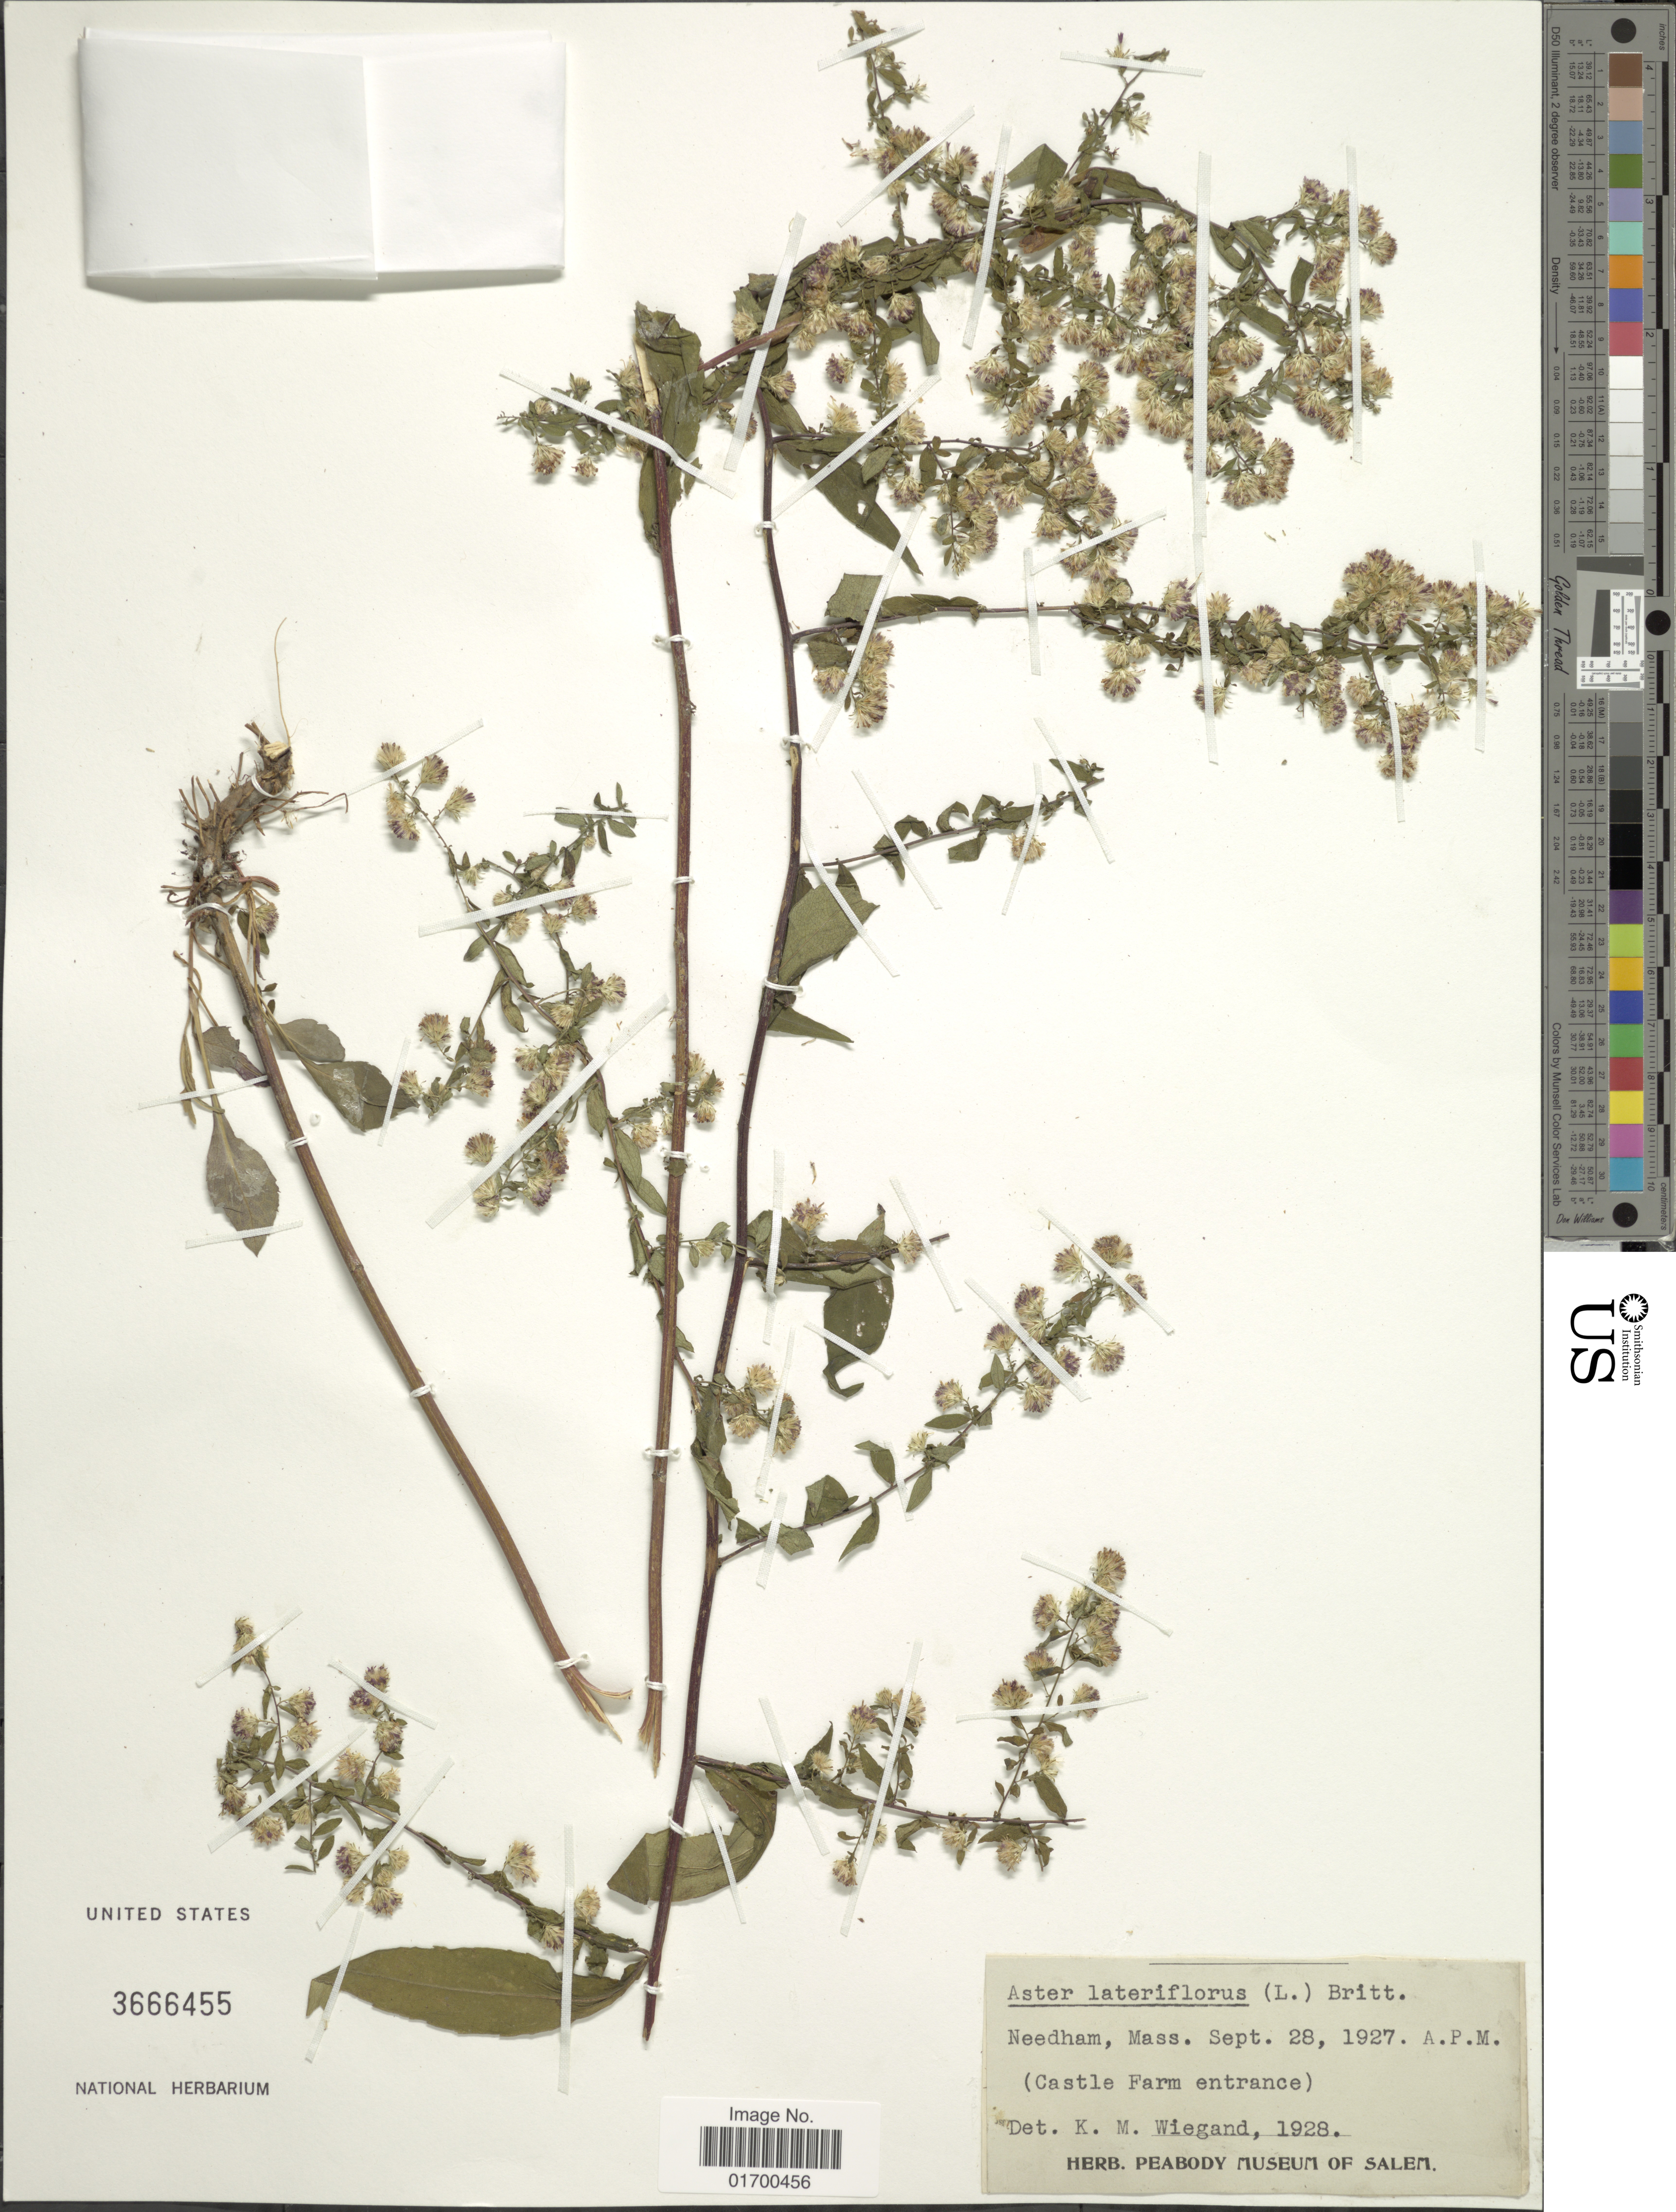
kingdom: Plantae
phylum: Tracheophyta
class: Magnoliopsida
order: Asterales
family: Asteraceae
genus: Symphyotrichum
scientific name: Symphyotrichum lateriflorum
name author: (L.) Á. Löve & D. Löve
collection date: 1927-09-28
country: United States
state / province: Massachusetts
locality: Needham., Mass. (Castle Farm entrance)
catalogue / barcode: US 3666455